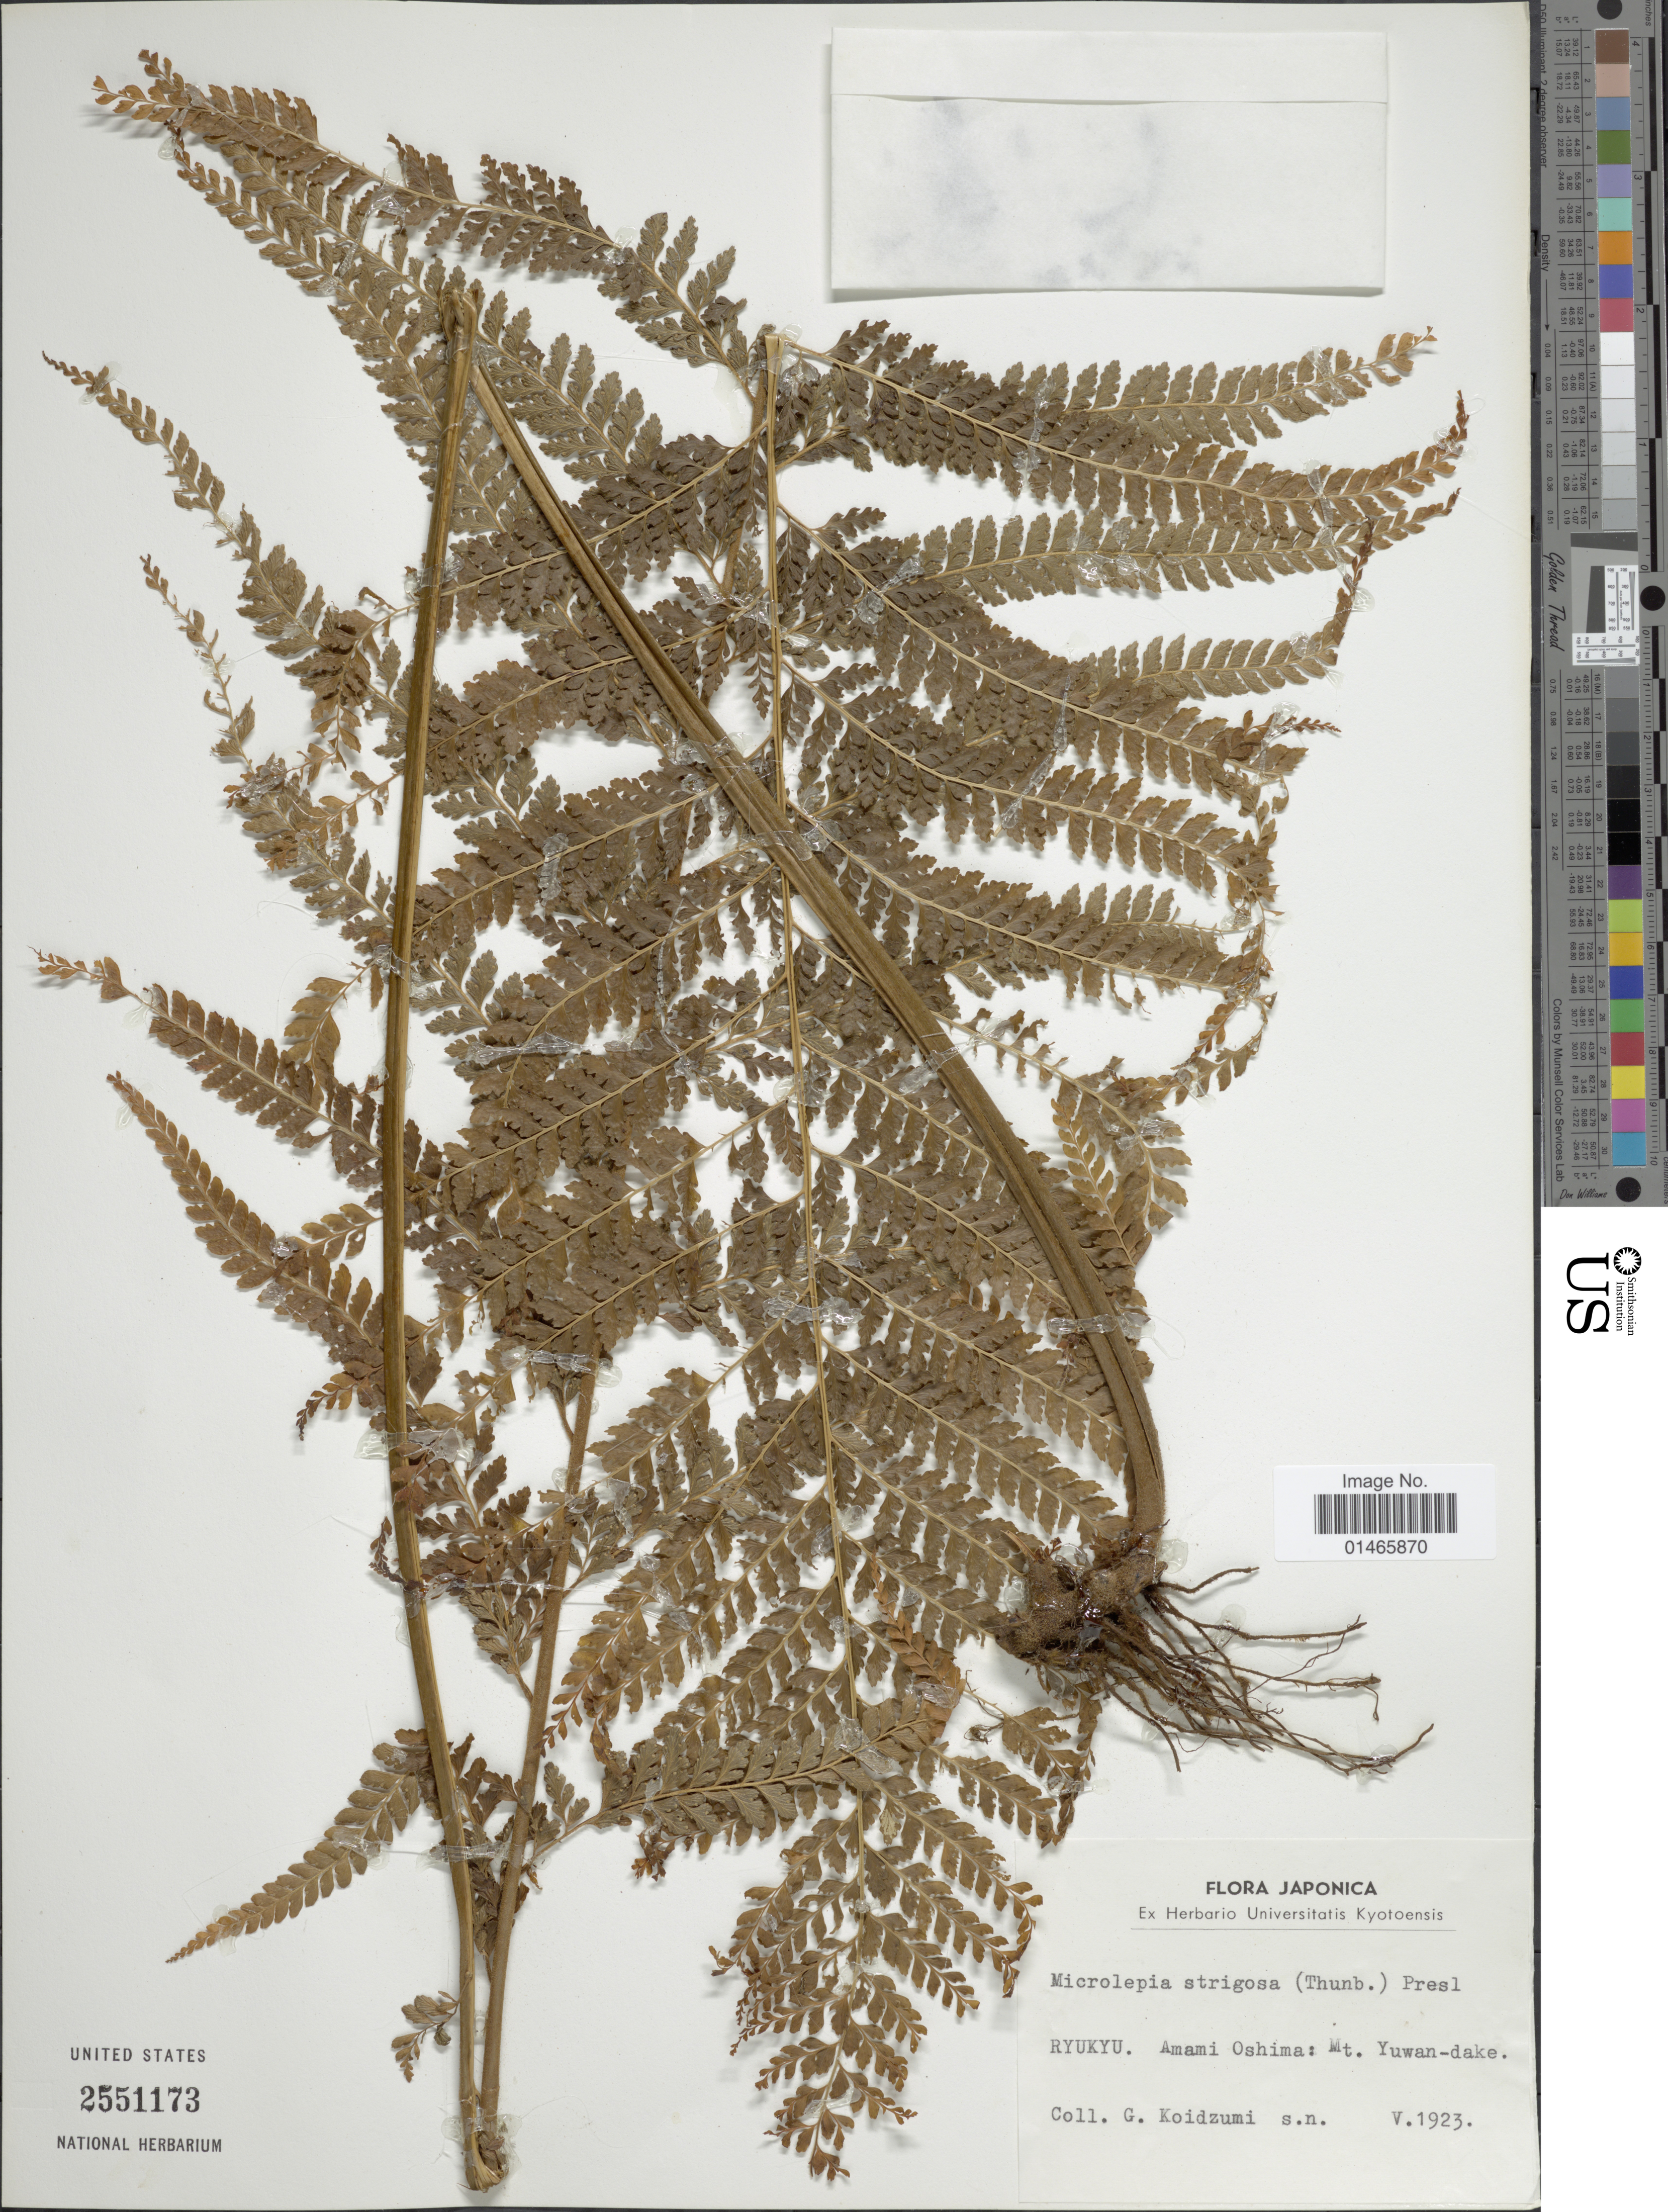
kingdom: Plantae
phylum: Tracheophyta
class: Polypodiopsida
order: Polypodiales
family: Dennstaedtiaceae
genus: Microlepia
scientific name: Microlepia strigosa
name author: (Thunb.) J. Presl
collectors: G. Koidzumi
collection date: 1923-05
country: Japan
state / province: Okinawa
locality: Ryukyu, Amami Ohsima: Mt. Yuwan-dake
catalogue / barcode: US 2551173